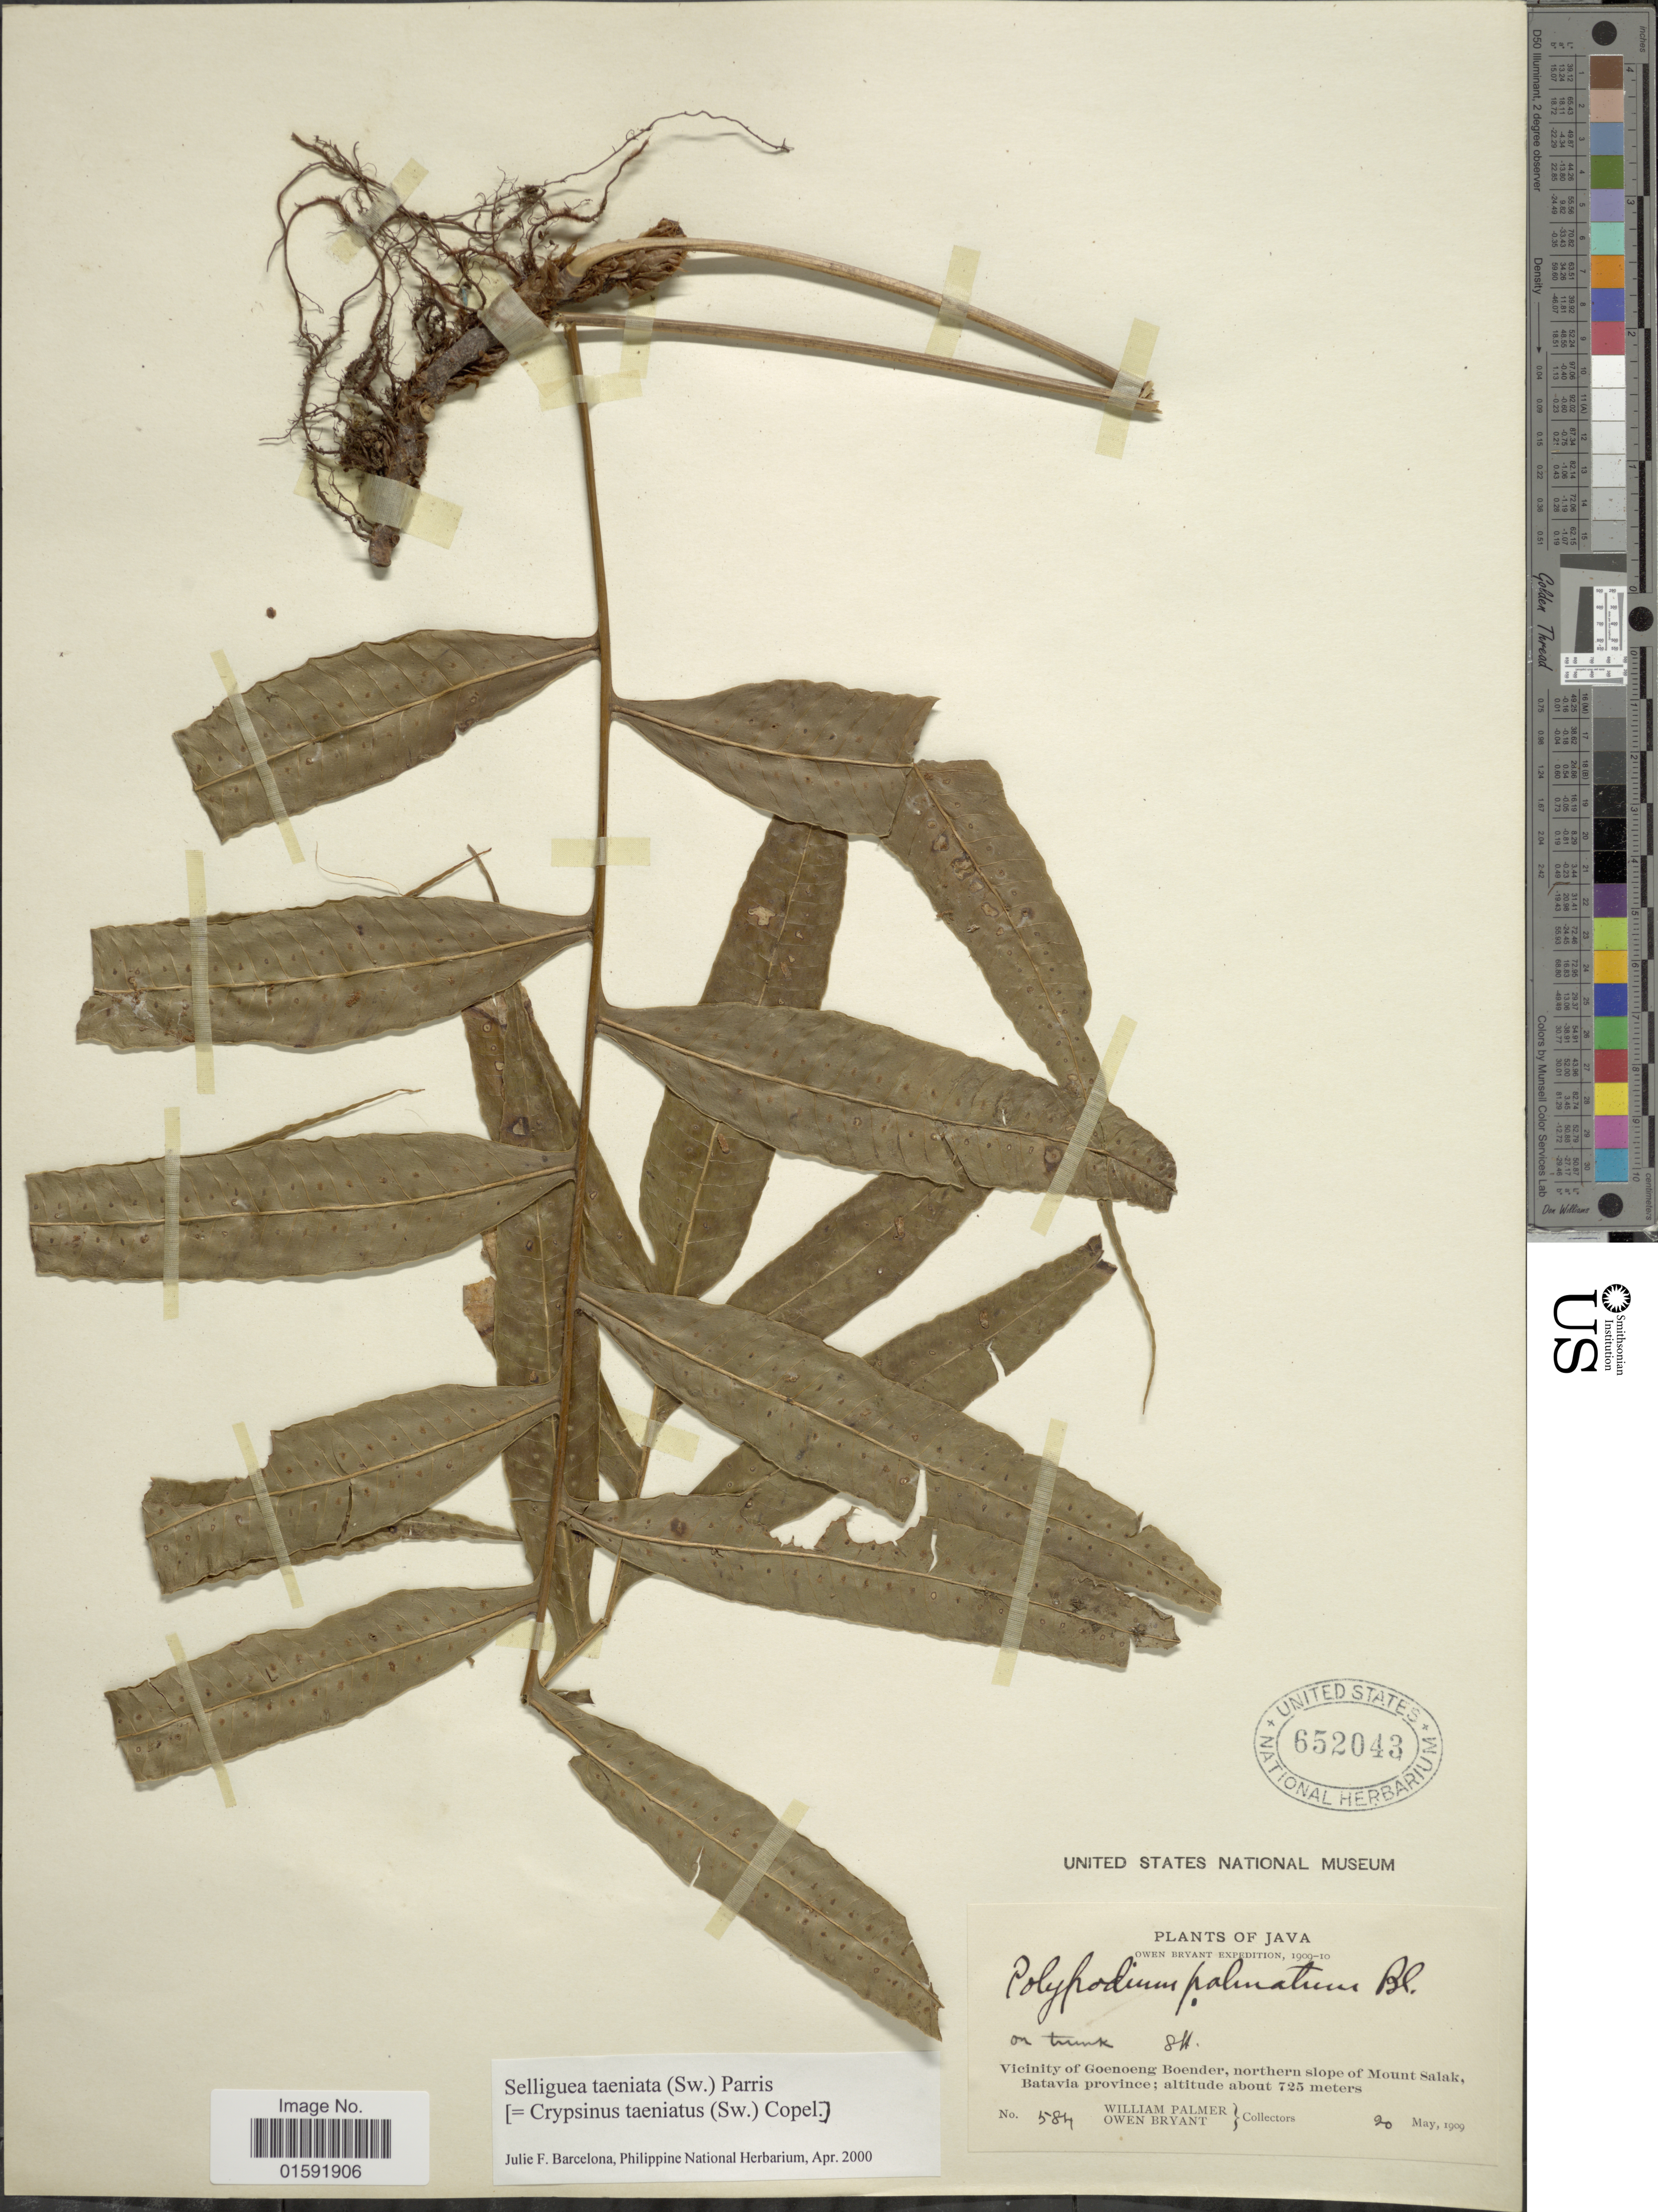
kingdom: Plantae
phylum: Tracheophyta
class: Polypodiopsida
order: Polypodiales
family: Polypodiaceae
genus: Selliguea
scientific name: Selliguea taeniata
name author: Parris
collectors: W. Palmer & O. Bryant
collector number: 584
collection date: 1909-05-20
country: Indonesia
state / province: Java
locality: Vicinity of Goenoeng Boender, northern slope of Mount Salak, Batavia Province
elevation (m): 725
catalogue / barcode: US 652043